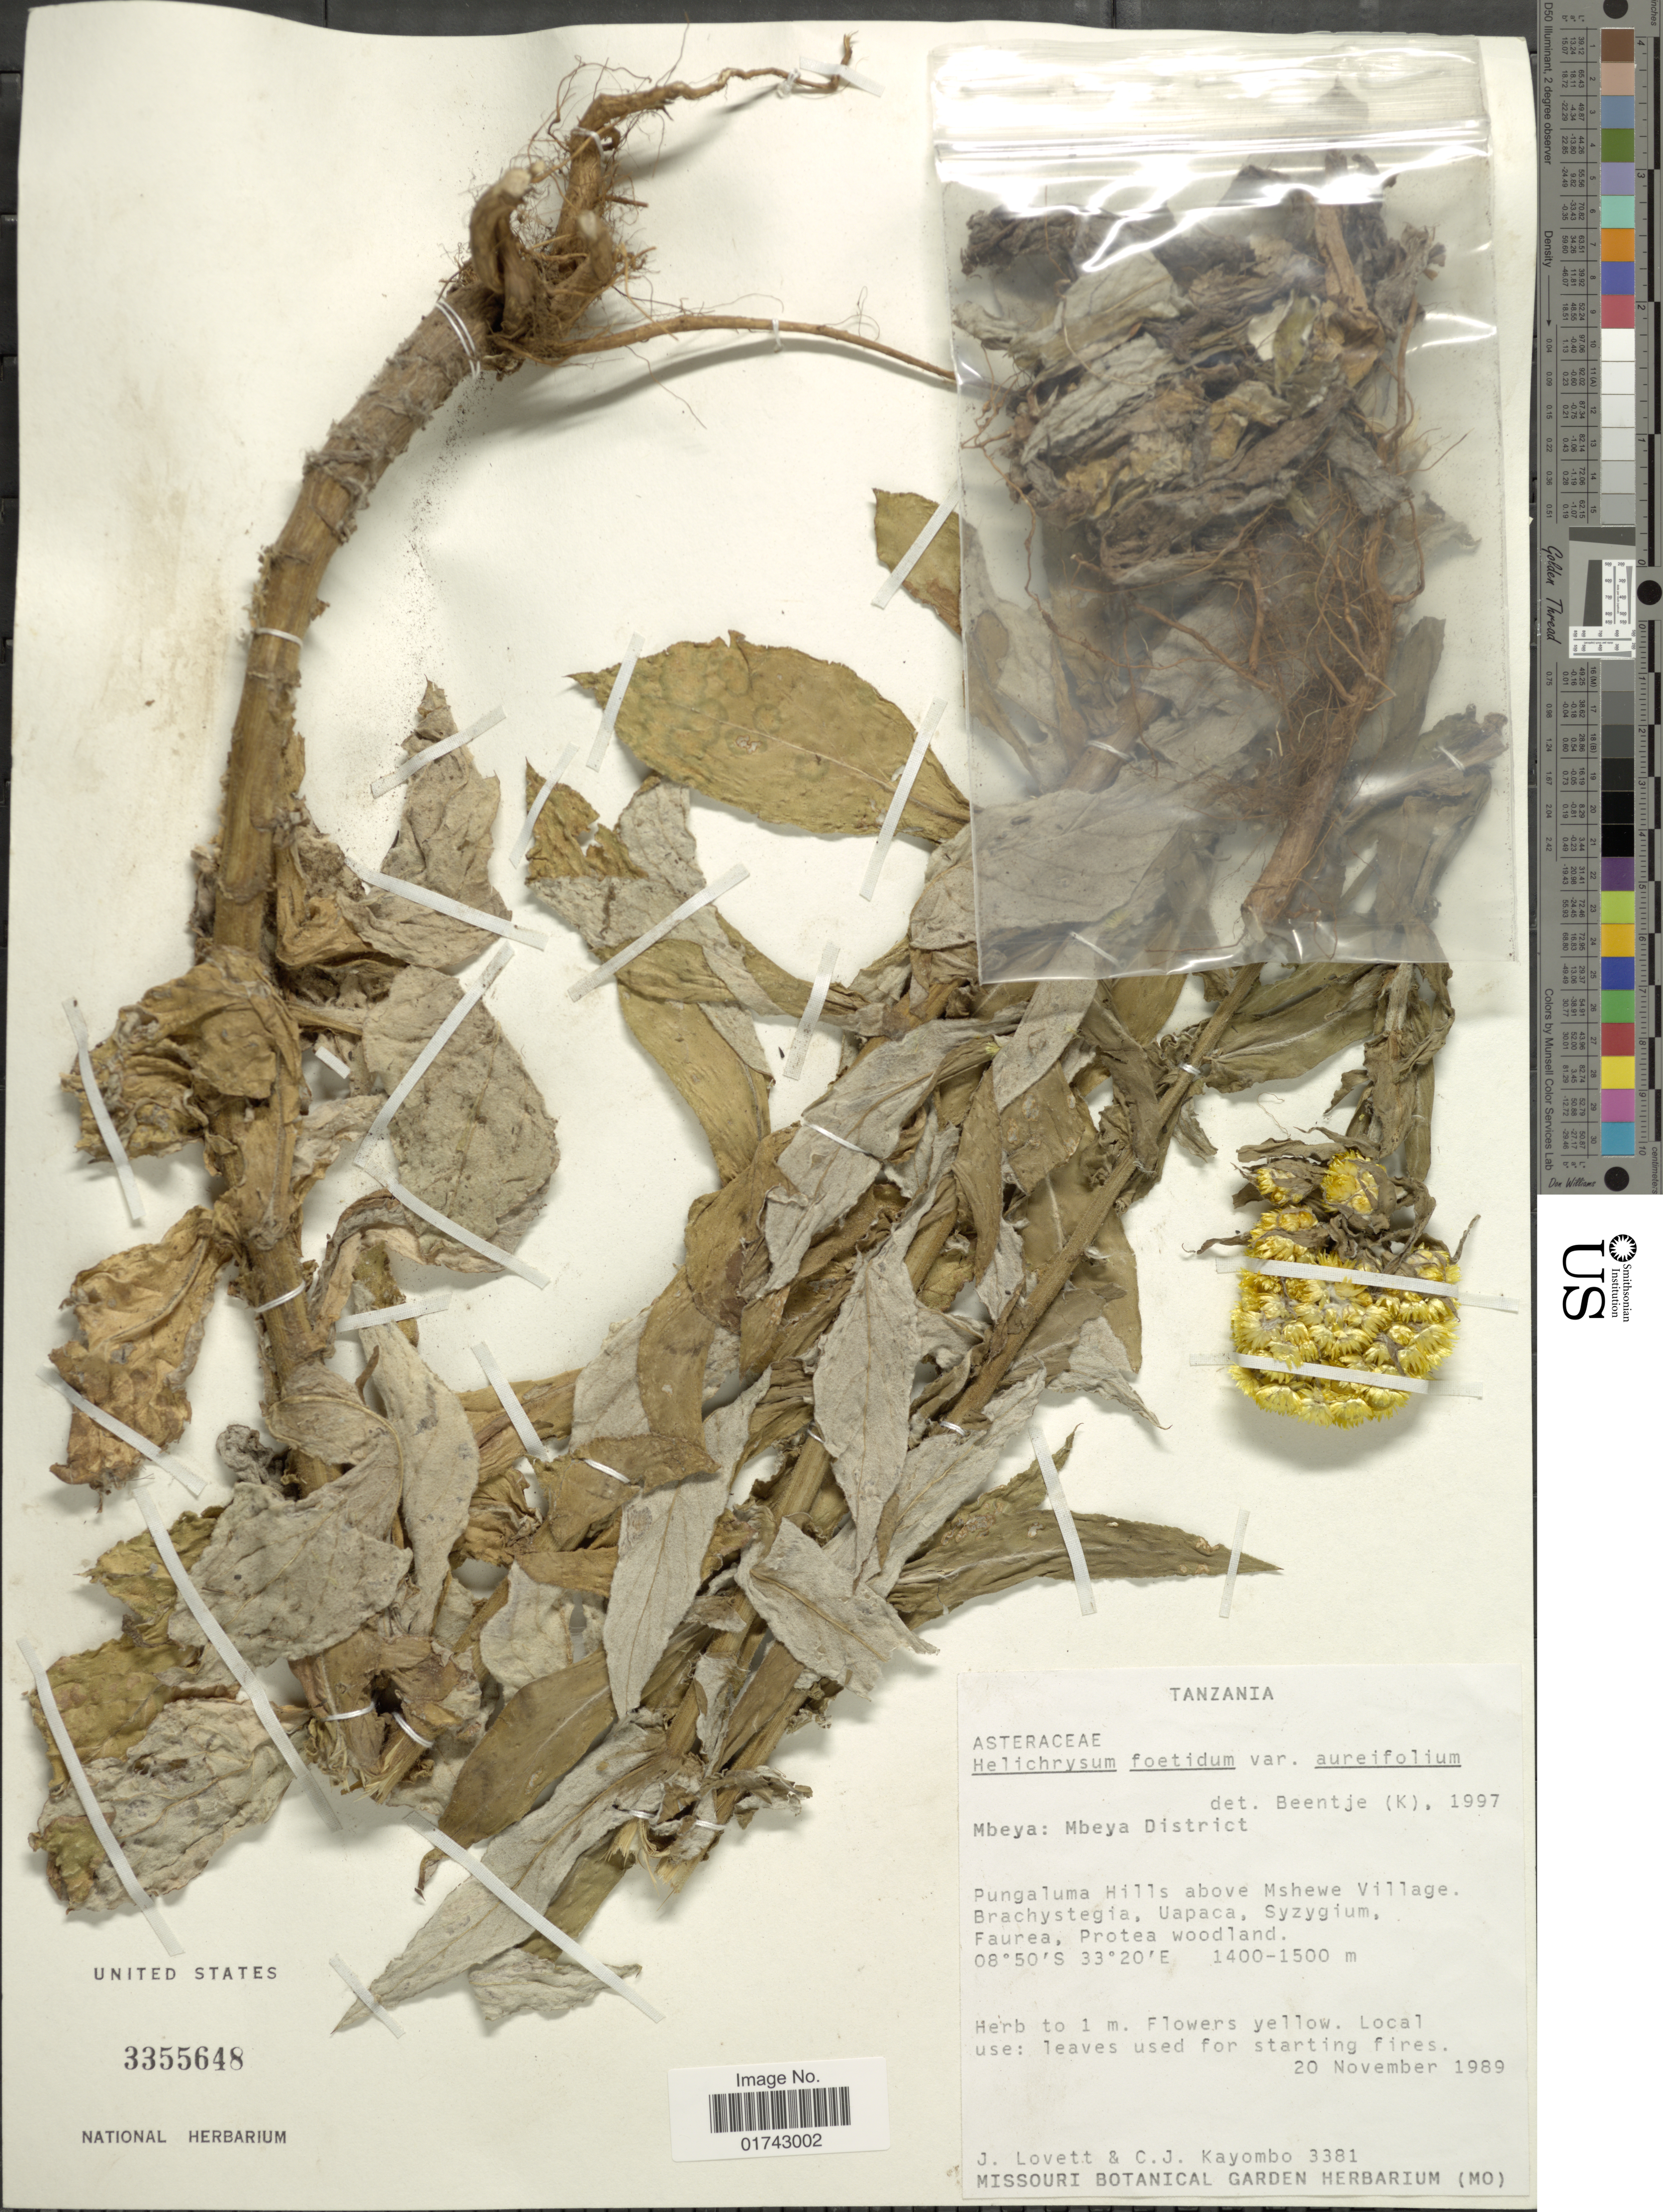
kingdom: Plantae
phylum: Tracheophyta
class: Magnoliopsida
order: Asterales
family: Asteraceae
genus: Helichrysum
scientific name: Helichrysum foetidum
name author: (L.) Moench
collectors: J. Lovett & C. Kayombo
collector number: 3381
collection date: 1989-11-20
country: Tanzania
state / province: Mbeya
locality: Mbeya: Mbeya District, Pungaluma Hills above Mshewe Village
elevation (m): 1400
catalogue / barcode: US 3355648